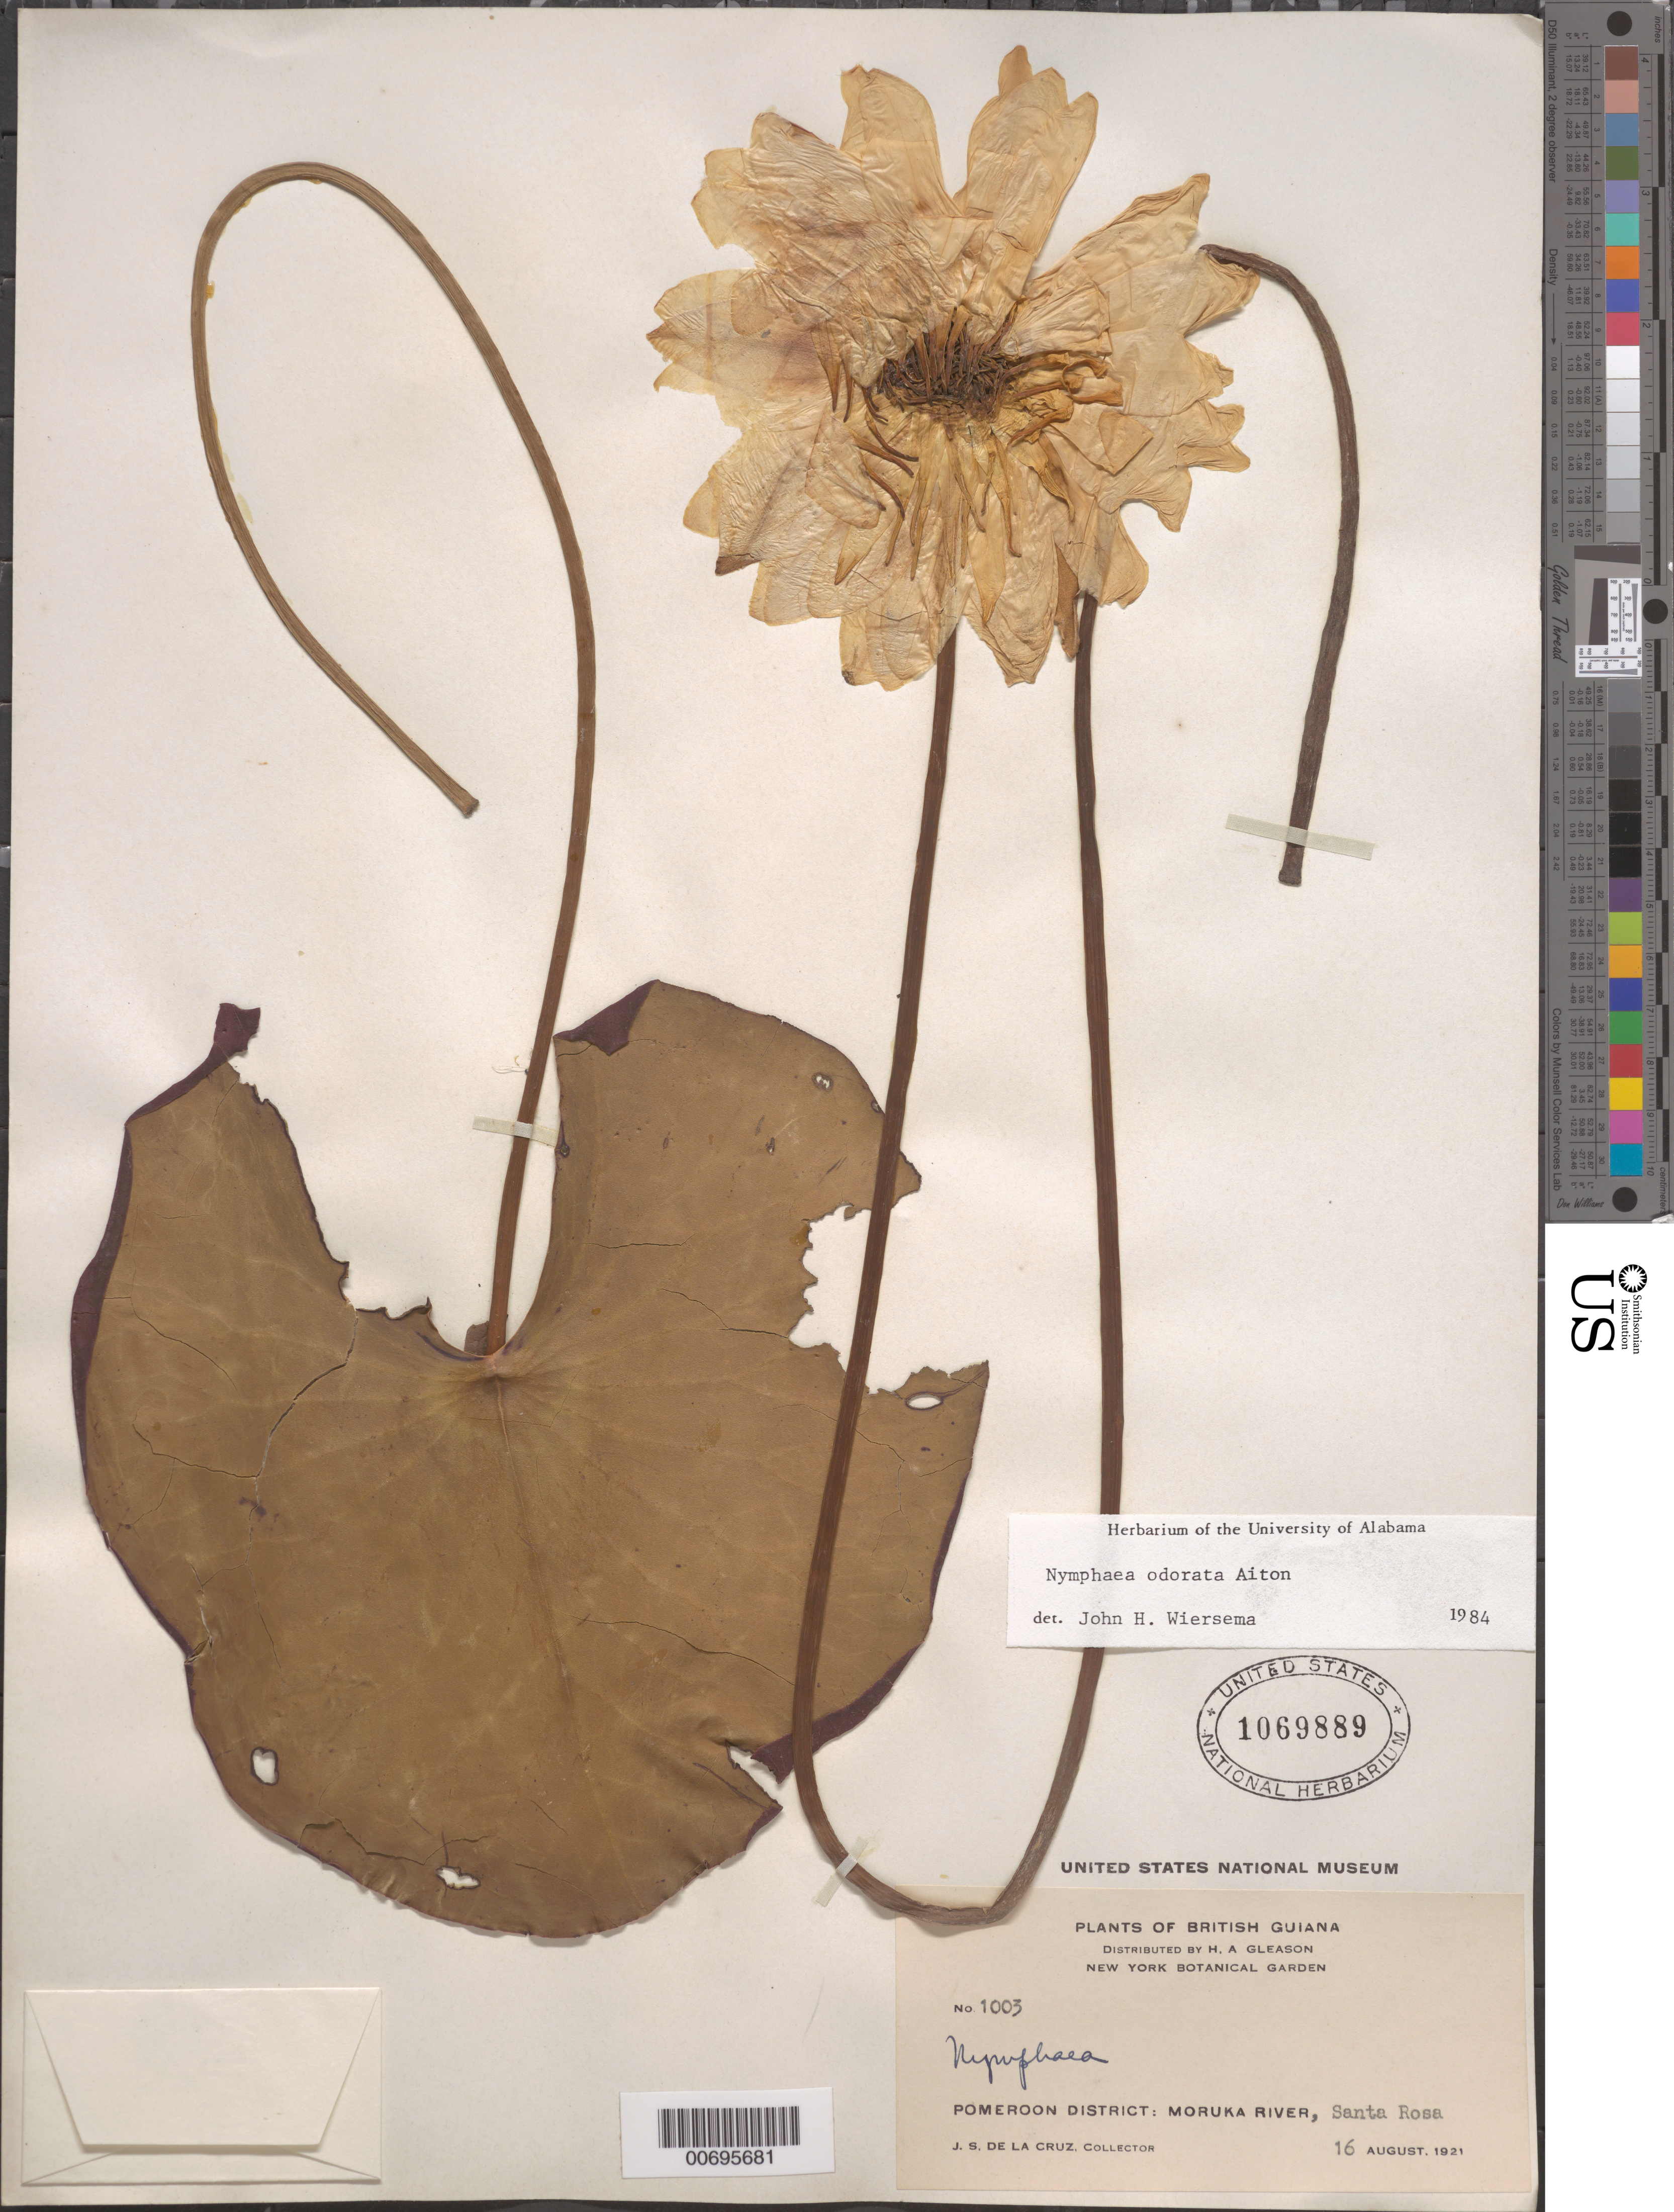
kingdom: Plantae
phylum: Tracheophyta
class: Magnoliopsida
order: Nymphaeales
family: Nymphaeaceae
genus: Nymphaea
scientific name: Nymphaea odorata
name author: Aiton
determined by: Wiersema, John H.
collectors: J. S. de la Cruz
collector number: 1003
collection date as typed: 16-Aug-21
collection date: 1921-08-16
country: Guyana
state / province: Barima-Waini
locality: Moruka R., Santa Rosa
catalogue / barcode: US 1069889